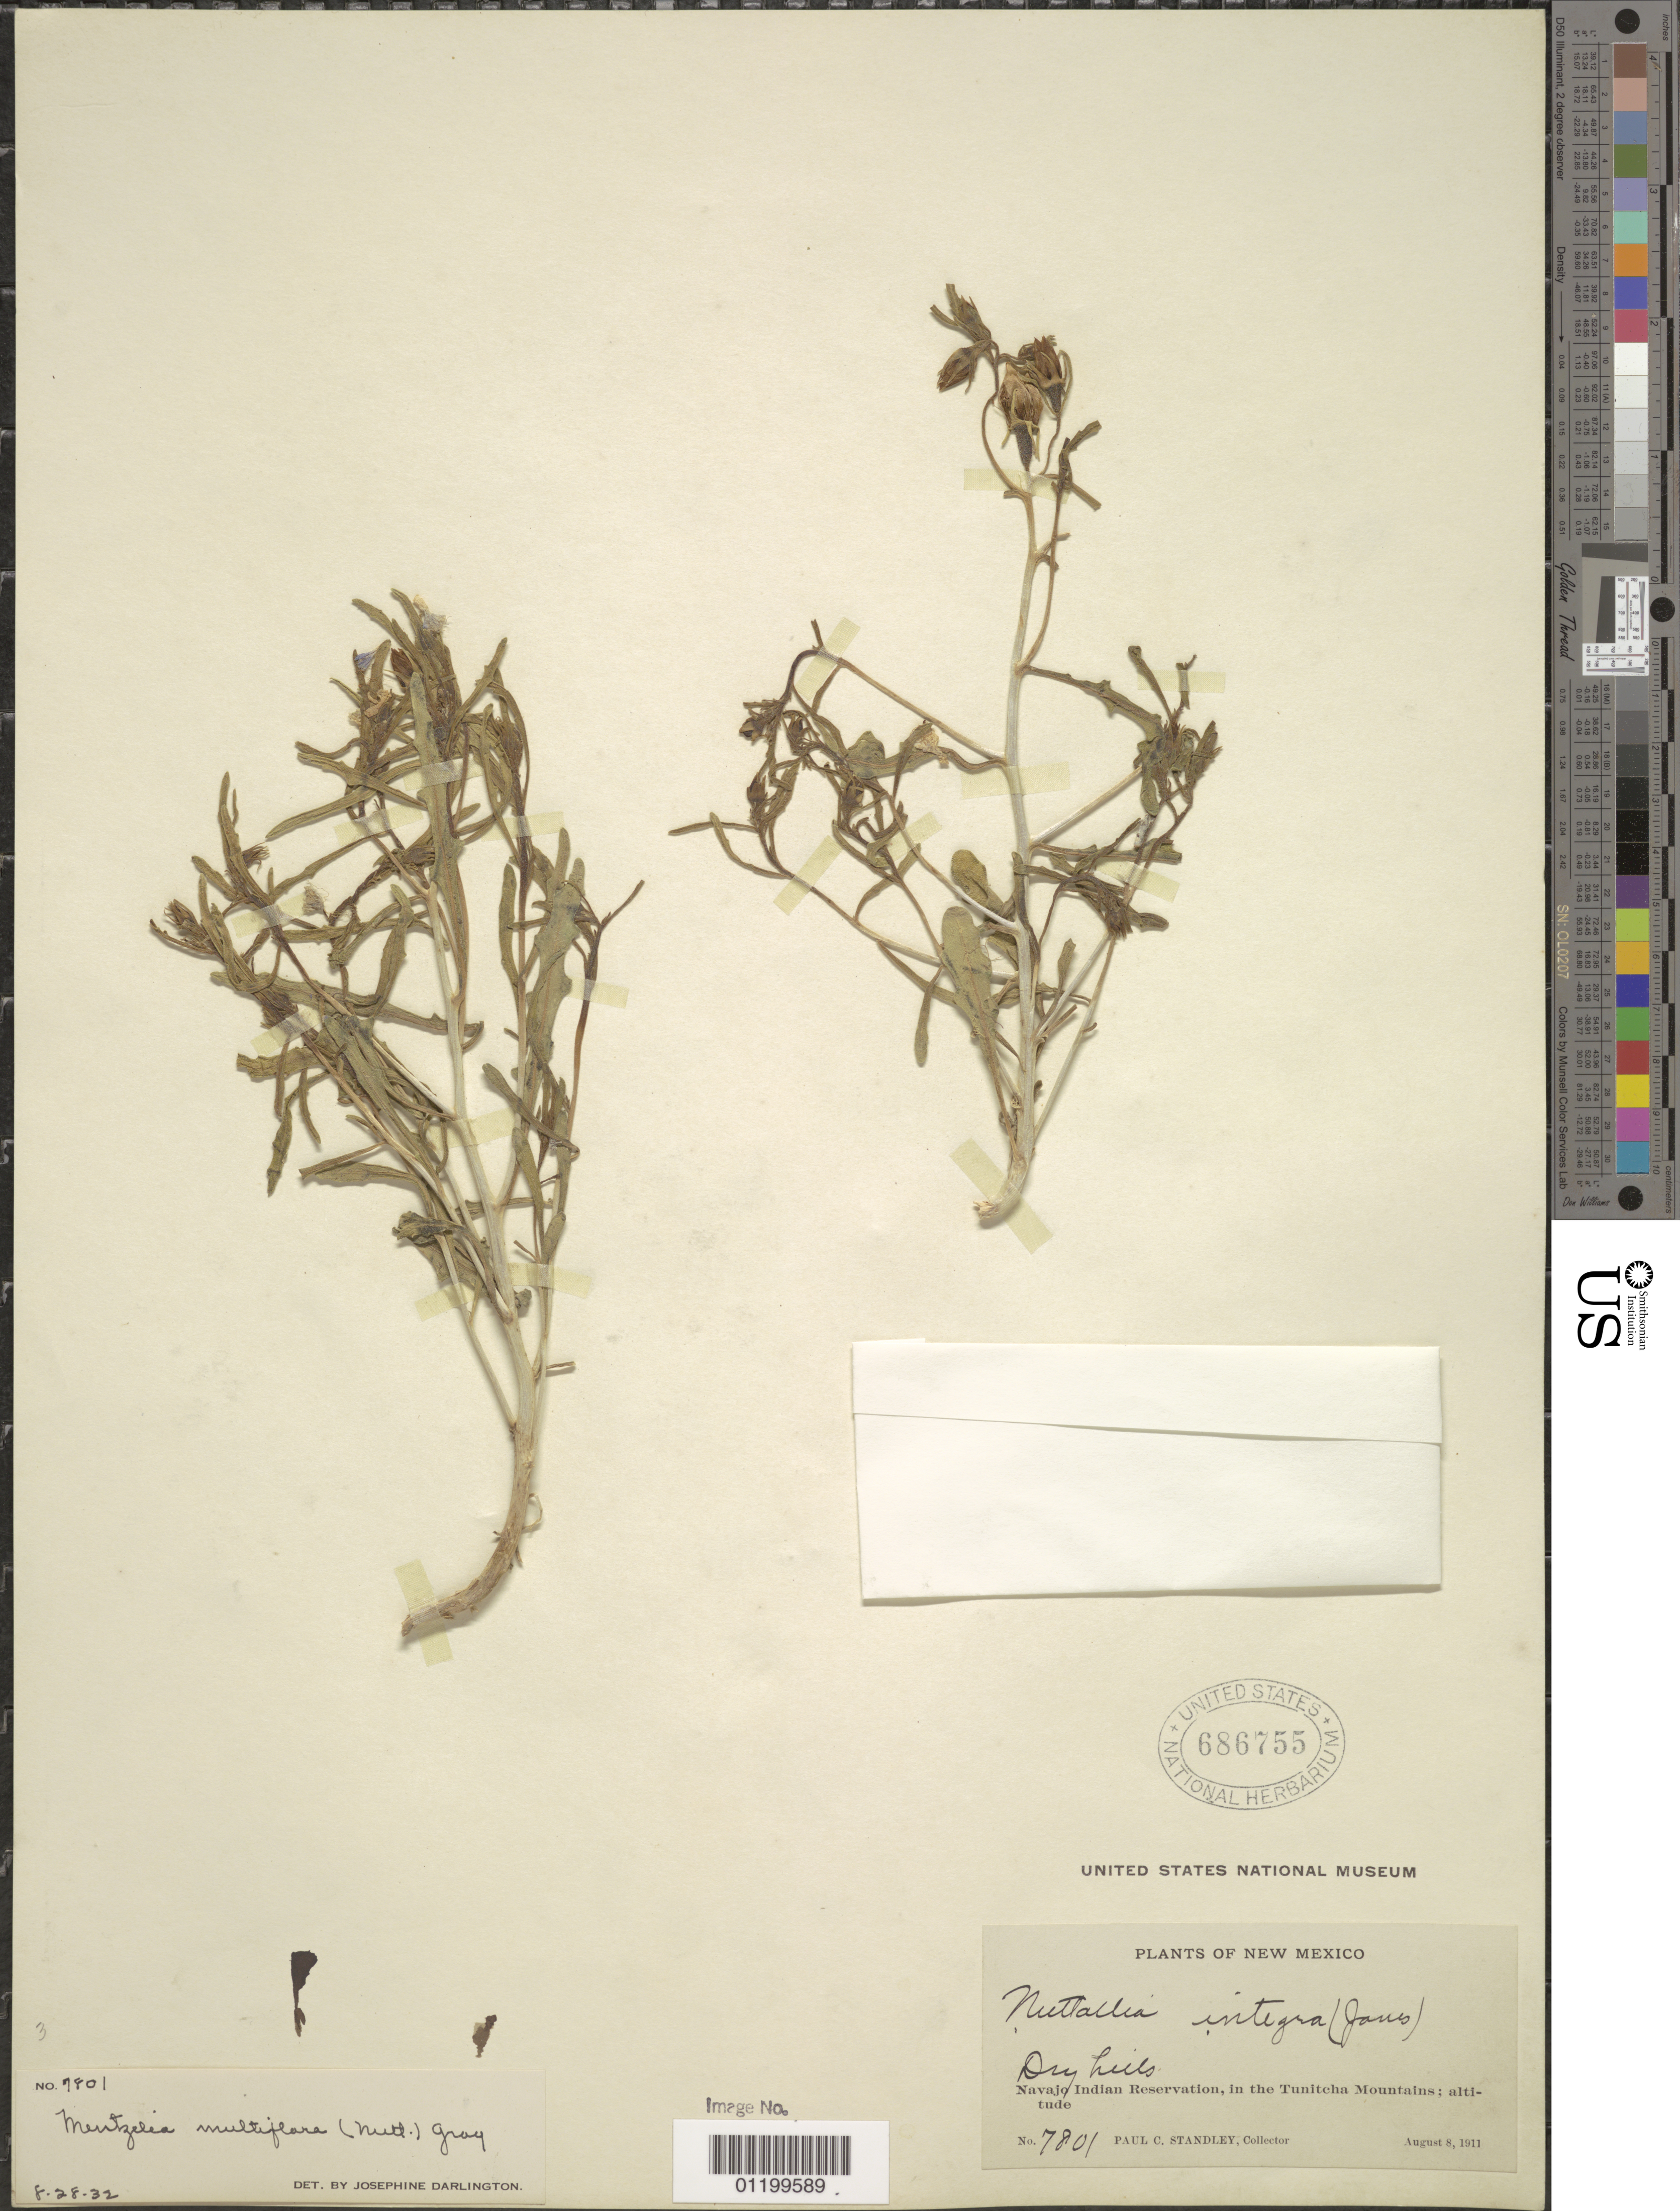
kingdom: Plantae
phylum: Tracheophyta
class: Magnoliopsida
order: Cornales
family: Loasaceae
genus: Mentzelia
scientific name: Mentzelia multiflora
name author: (Nutt.) A. Gray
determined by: Darlington, J.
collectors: P. C. Standley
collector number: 7801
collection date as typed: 08 Aug 1911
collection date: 1911-08-08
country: United States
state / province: New Mexico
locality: Navajo Indian Reservation, in the Tunitcha Mountains.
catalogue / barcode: US 686755